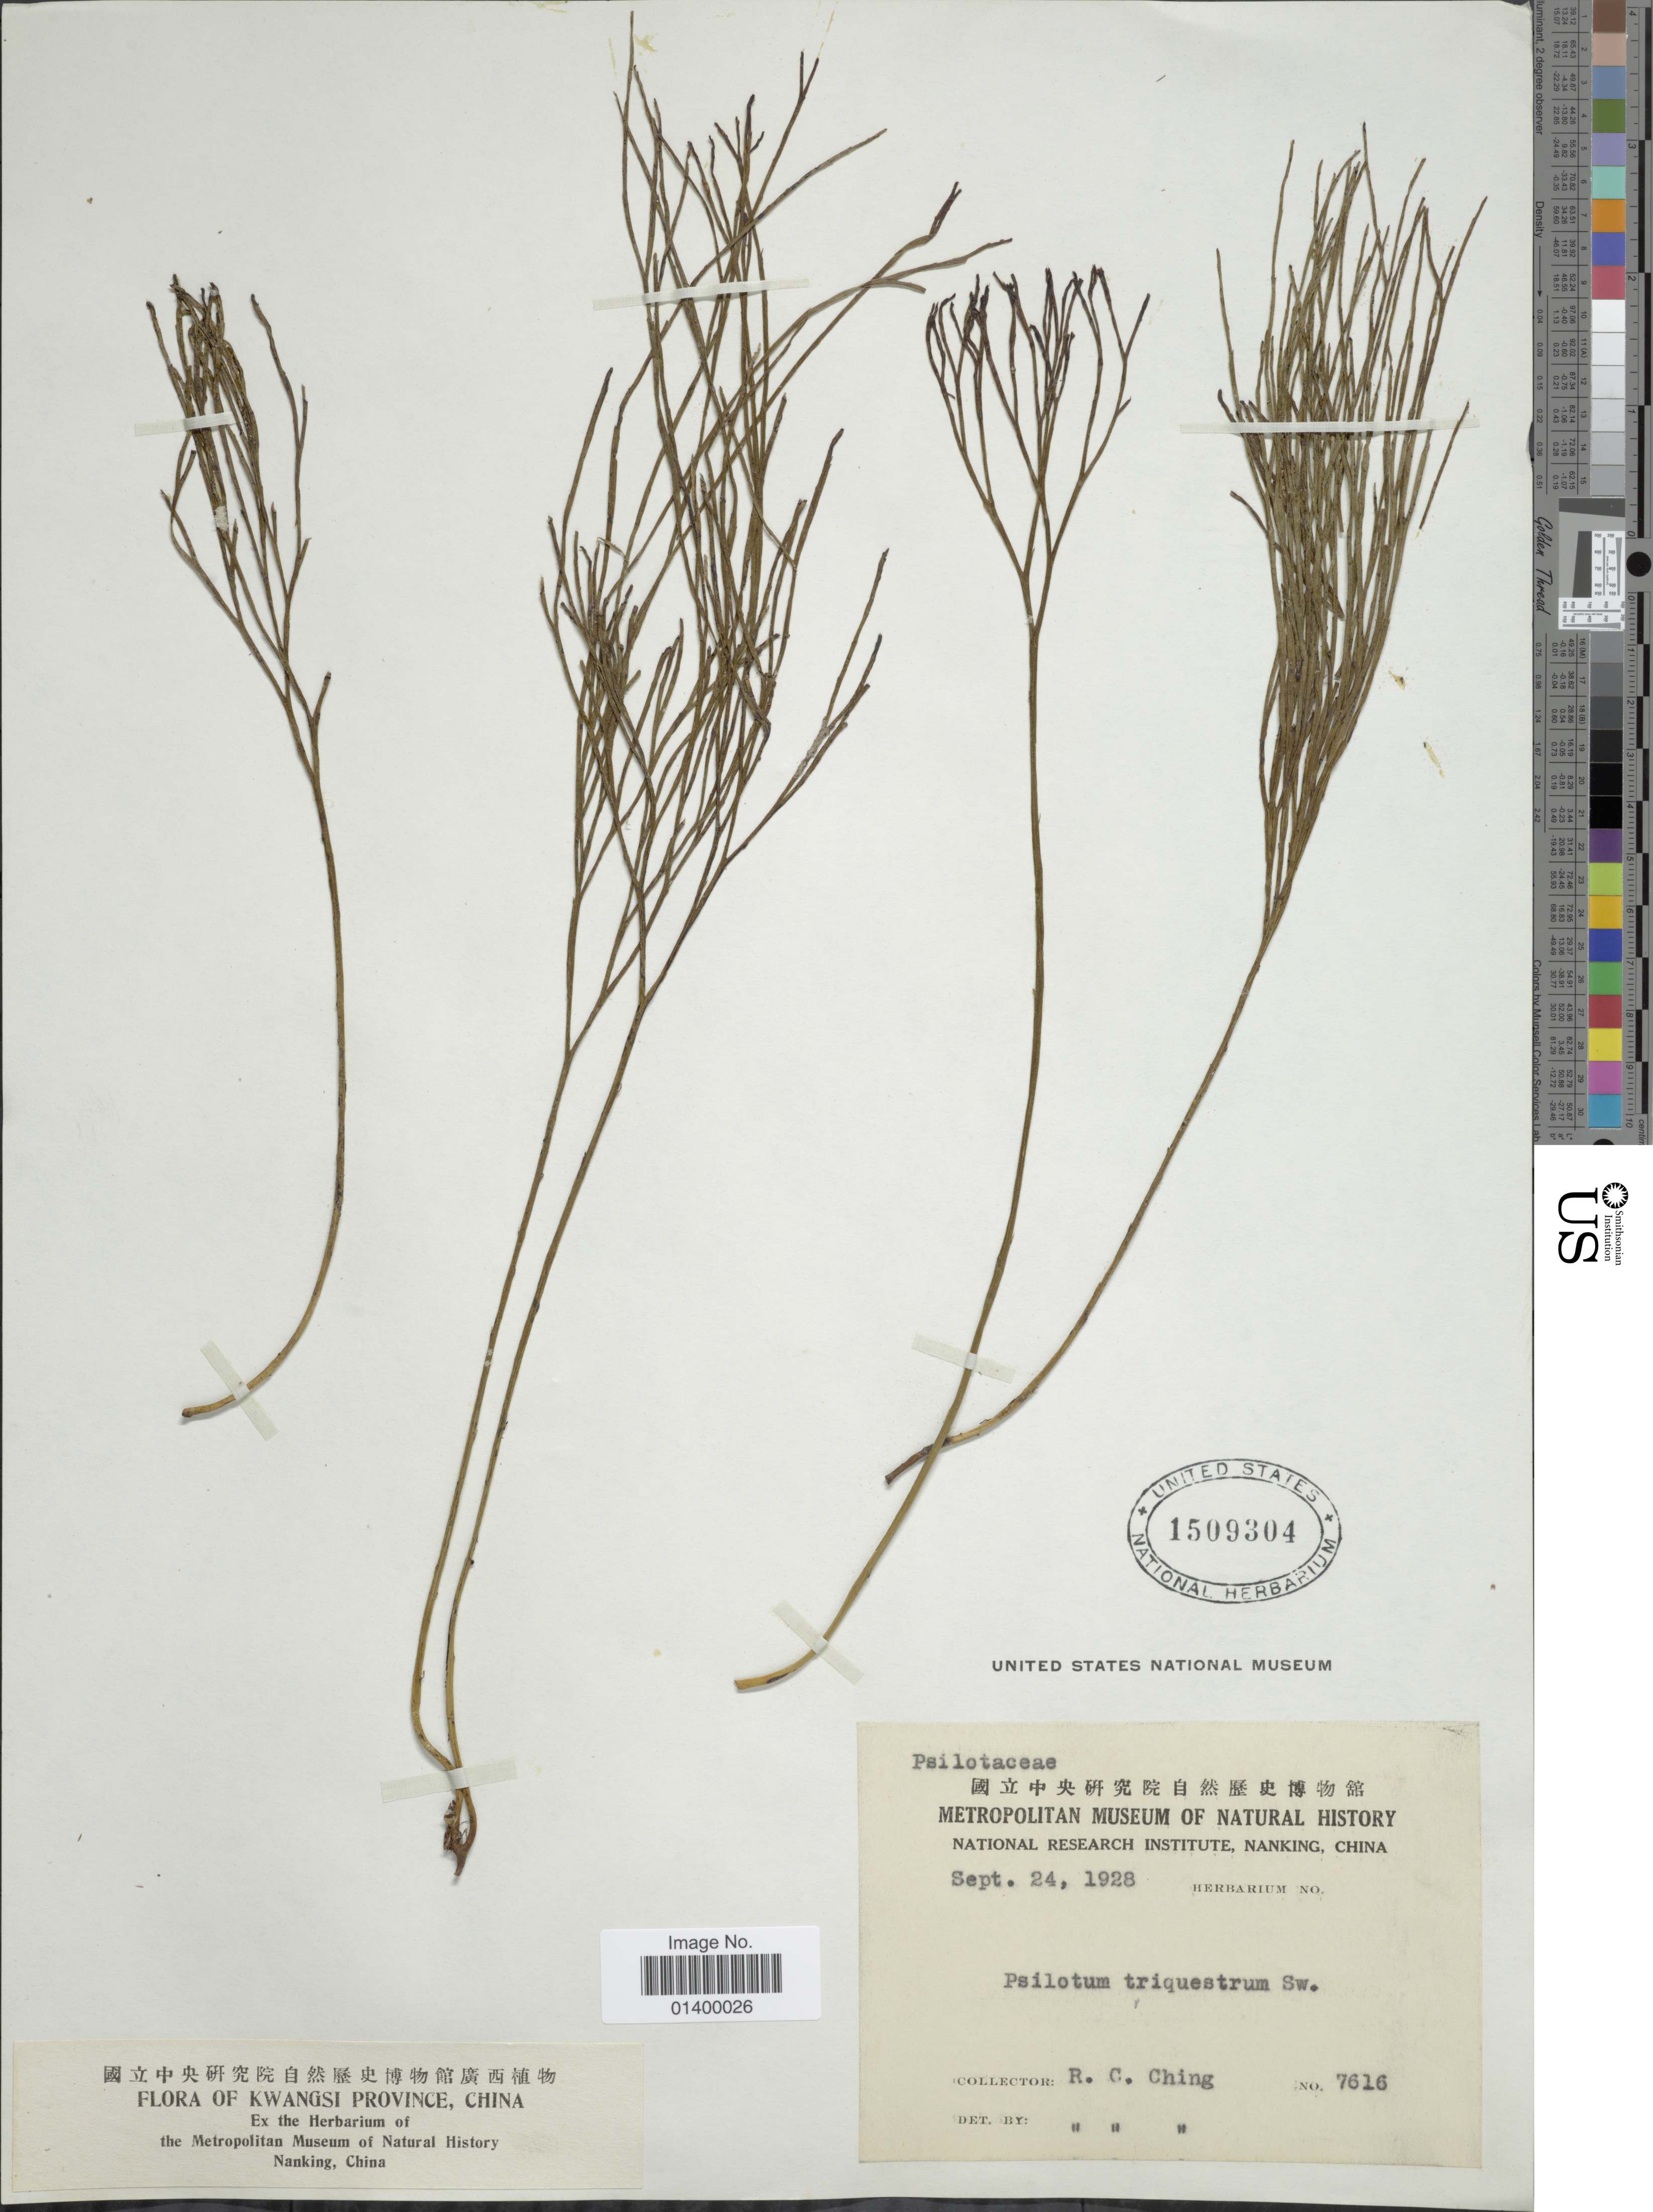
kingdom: Plantae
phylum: Tracheophyta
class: Polypodiopsida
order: Psilotales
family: Psilotaceae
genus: Psilotum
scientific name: Psilotum nudum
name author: (L.) P. Beauv.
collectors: R. C. Ching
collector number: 7616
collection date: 1928-09-24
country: China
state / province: Guangxi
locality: Kwangsi Province. Nanking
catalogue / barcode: US 1509304